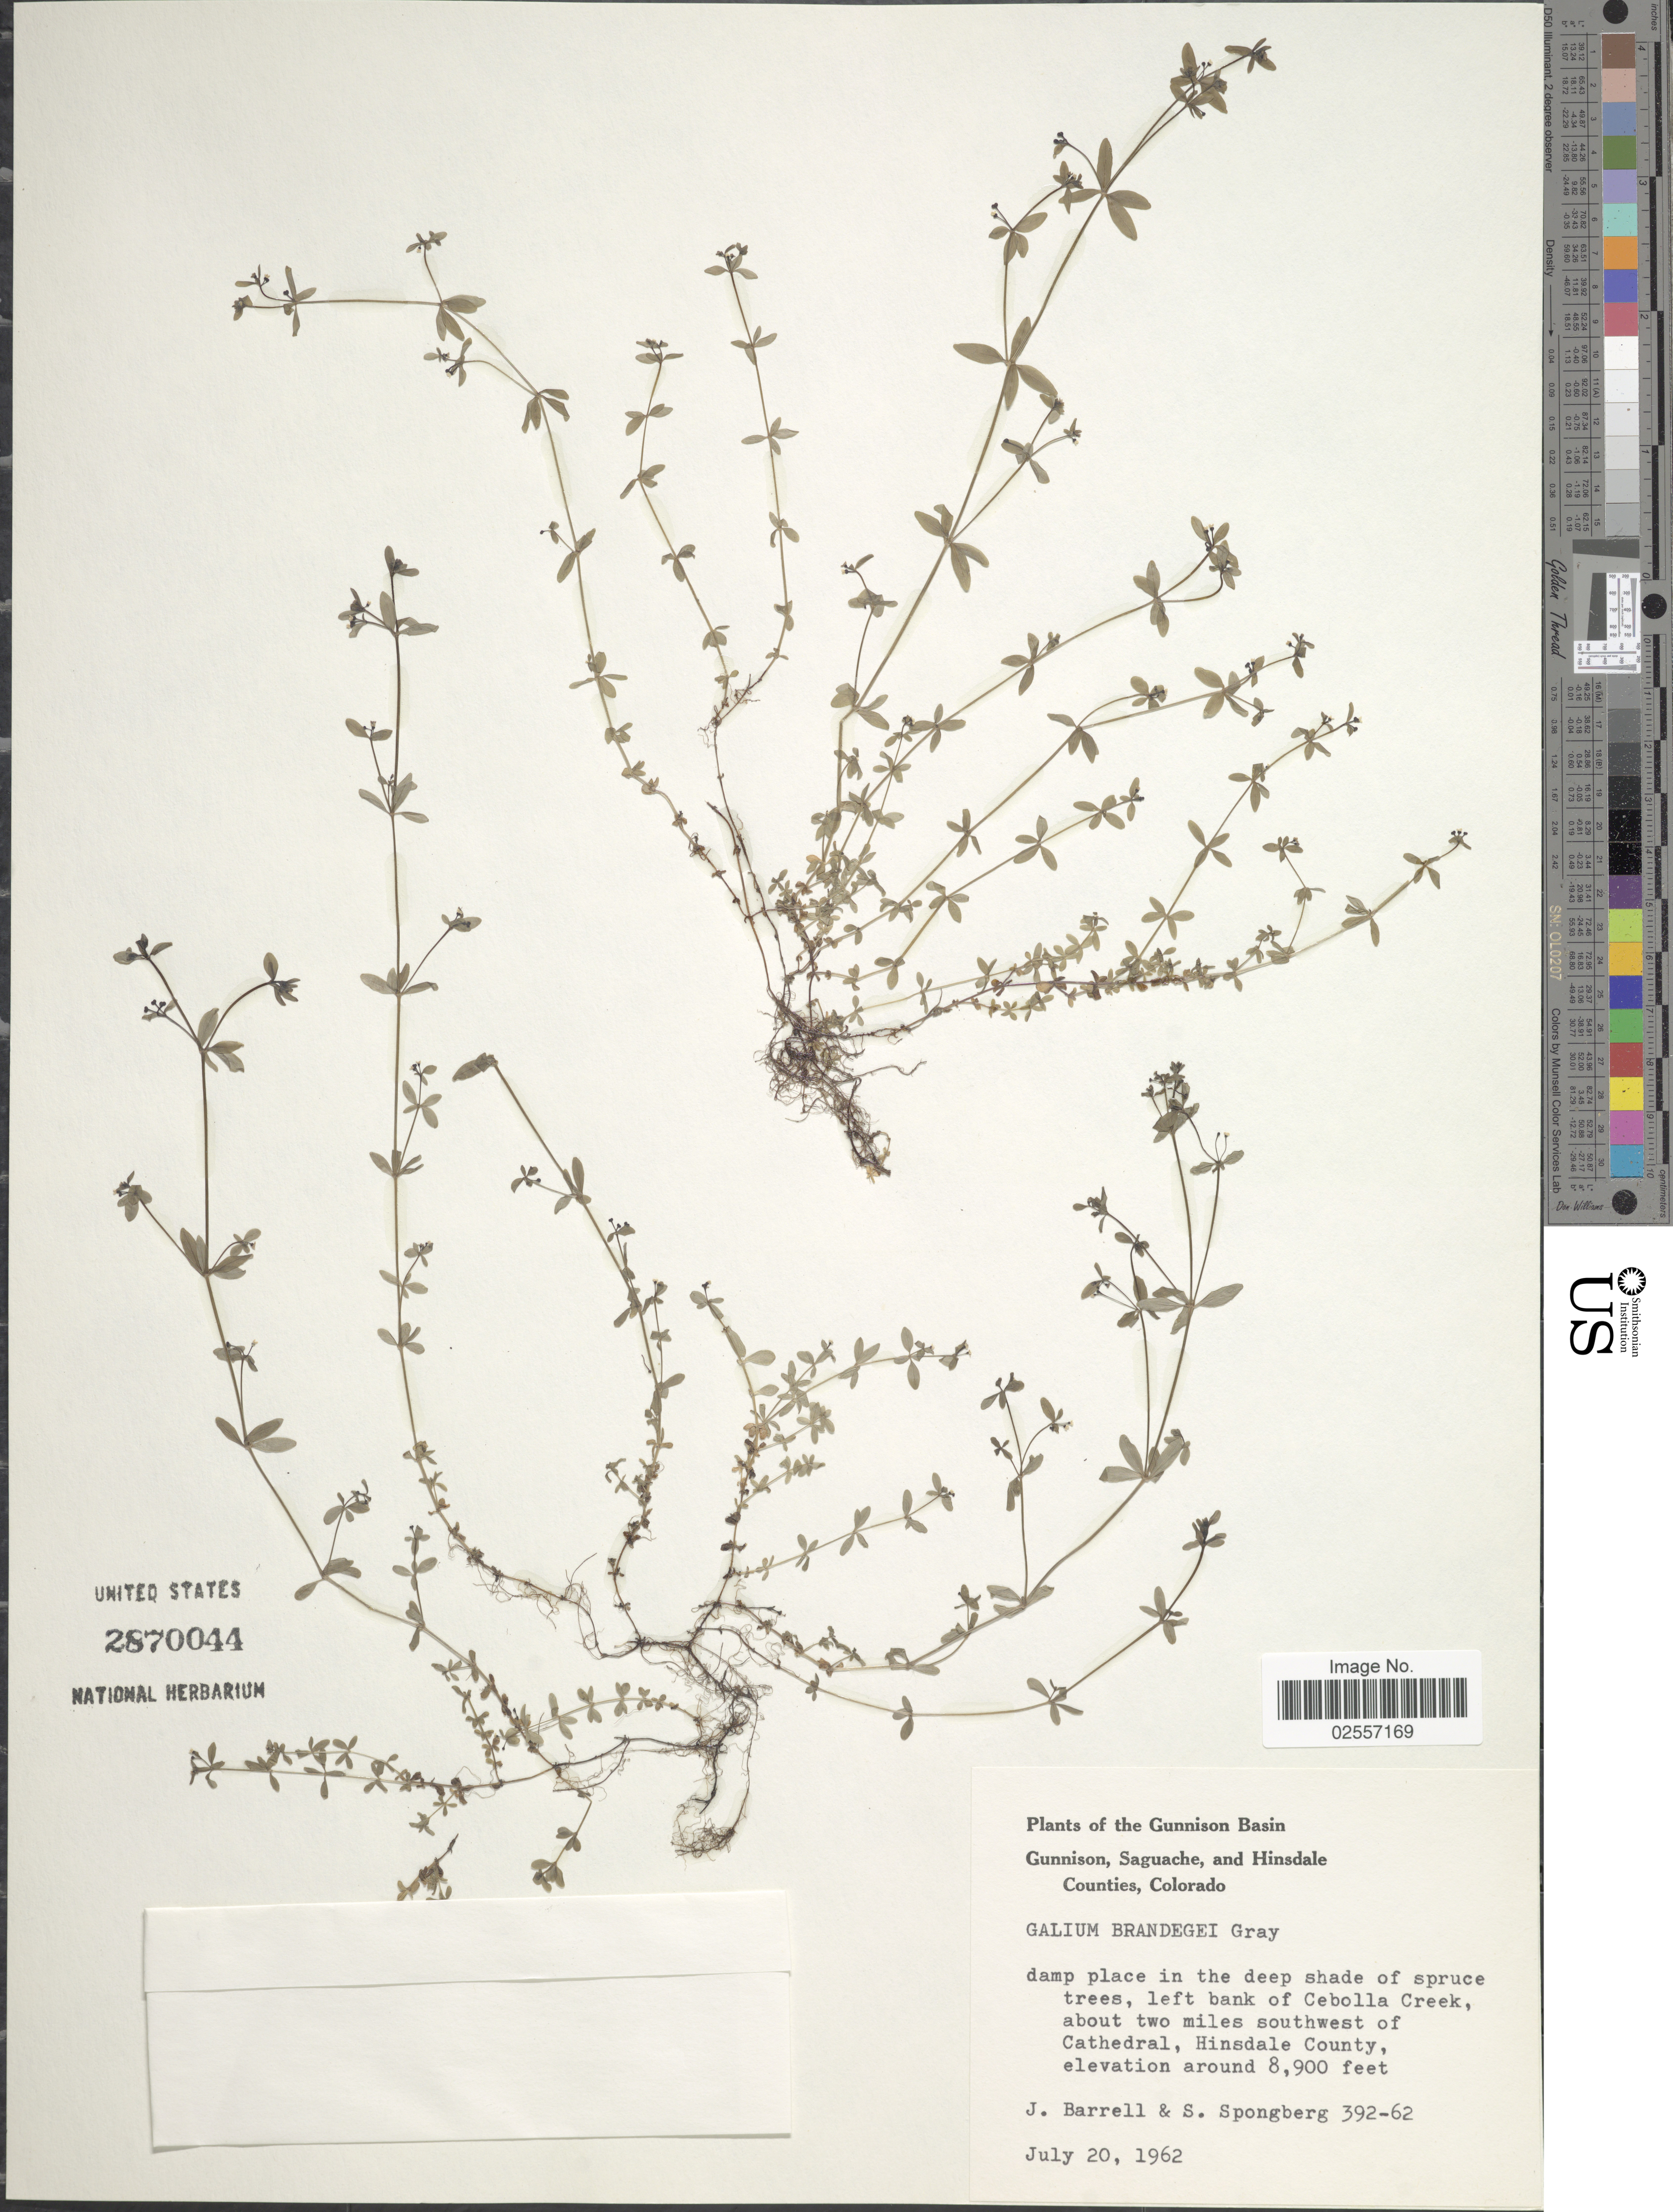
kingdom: Plantae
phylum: Tracheophyta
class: Magnoliopsida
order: Gentianales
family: Rubiaceae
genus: Galium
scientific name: Galium brandegeei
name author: A. Gray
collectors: J. Barrell & S. A.Spongberg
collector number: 392-62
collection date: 1962-07-20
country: United States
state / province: Colorado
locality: Gunnison Basin. Left bank of Cebolla Creek, about two miles southwest of Cathedral, Hinsdale County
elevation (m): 2713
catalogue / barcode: US 2870044